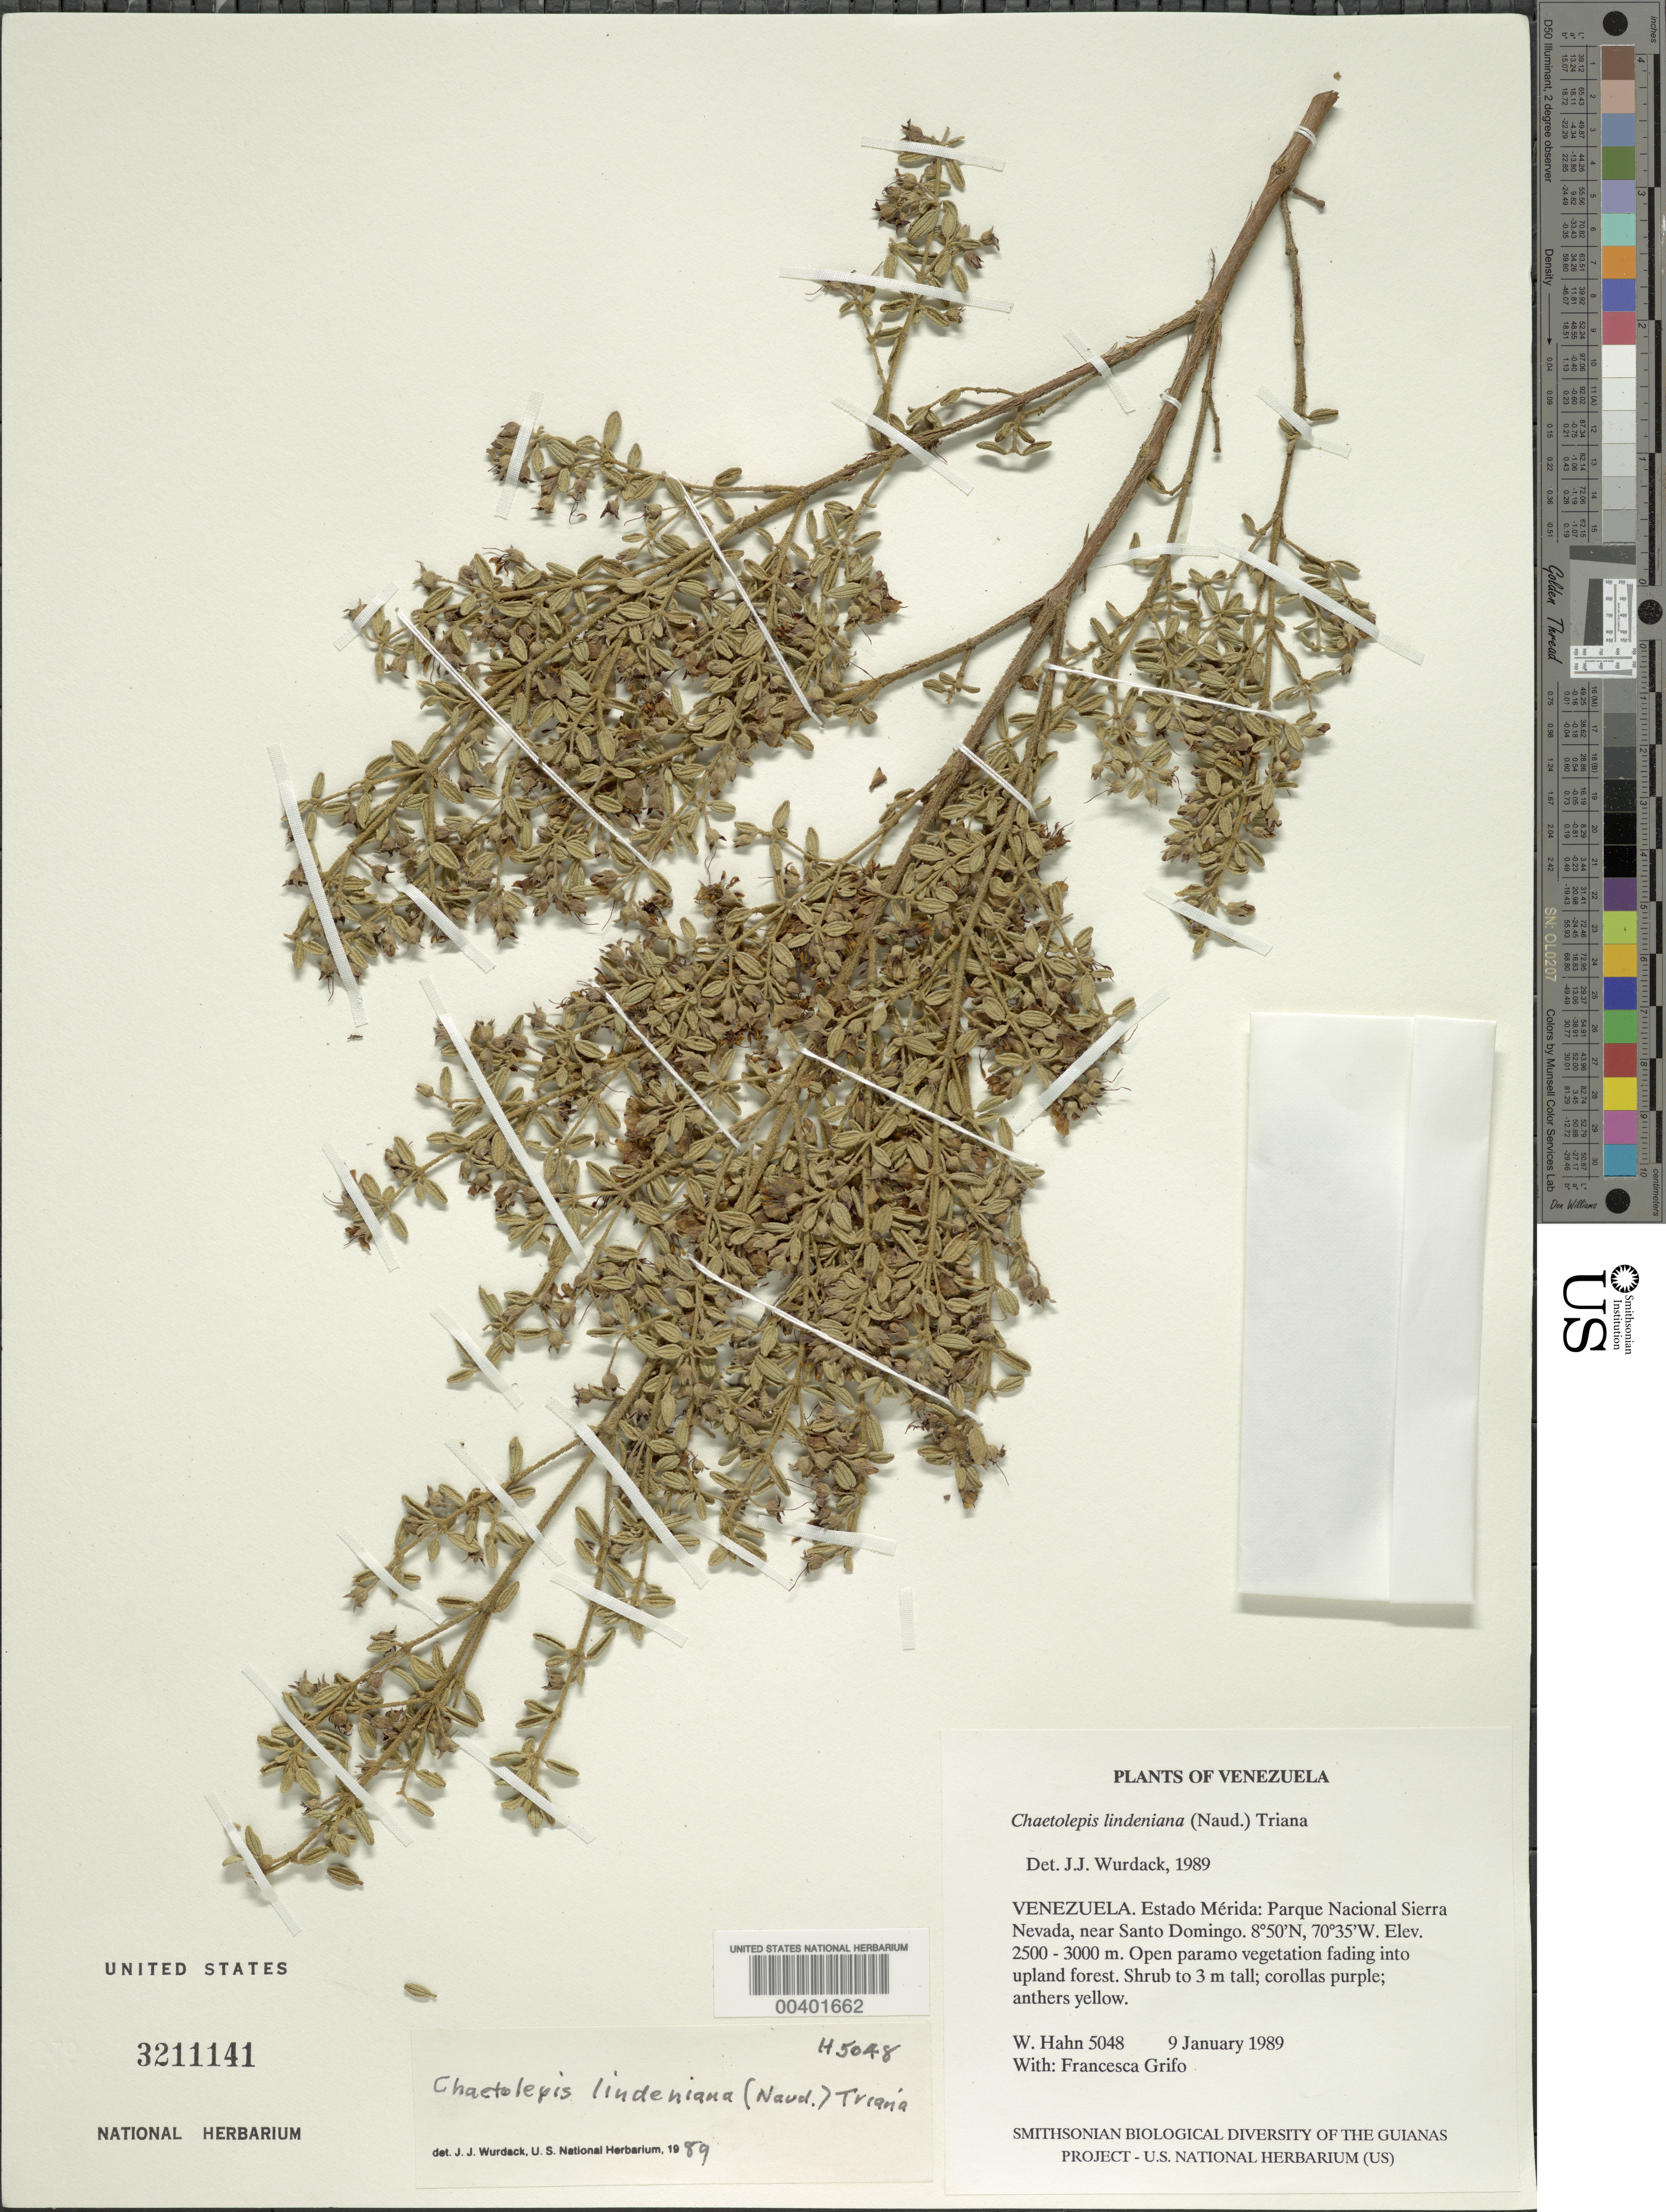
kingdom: Plantae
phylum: Tracheophyta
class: Magnoliopsida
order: Myrtales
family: Melastomataceae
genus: Chaetolepis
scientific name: Chaetolepis lindeniana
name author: (Naudin) Triana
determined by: Wurdack, John J., (US), US (UNITED STATES)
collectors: W. Hahn & F. Grifo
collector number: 5048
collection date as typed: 09 Jan 1989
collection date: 1989-01-09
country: Venezuela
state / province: Mérida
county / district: Rangel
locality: Parque Nacional Sierra Nevada, near Santo Domingo. Santo Domingo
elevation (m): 2500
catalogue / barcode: US 3211141